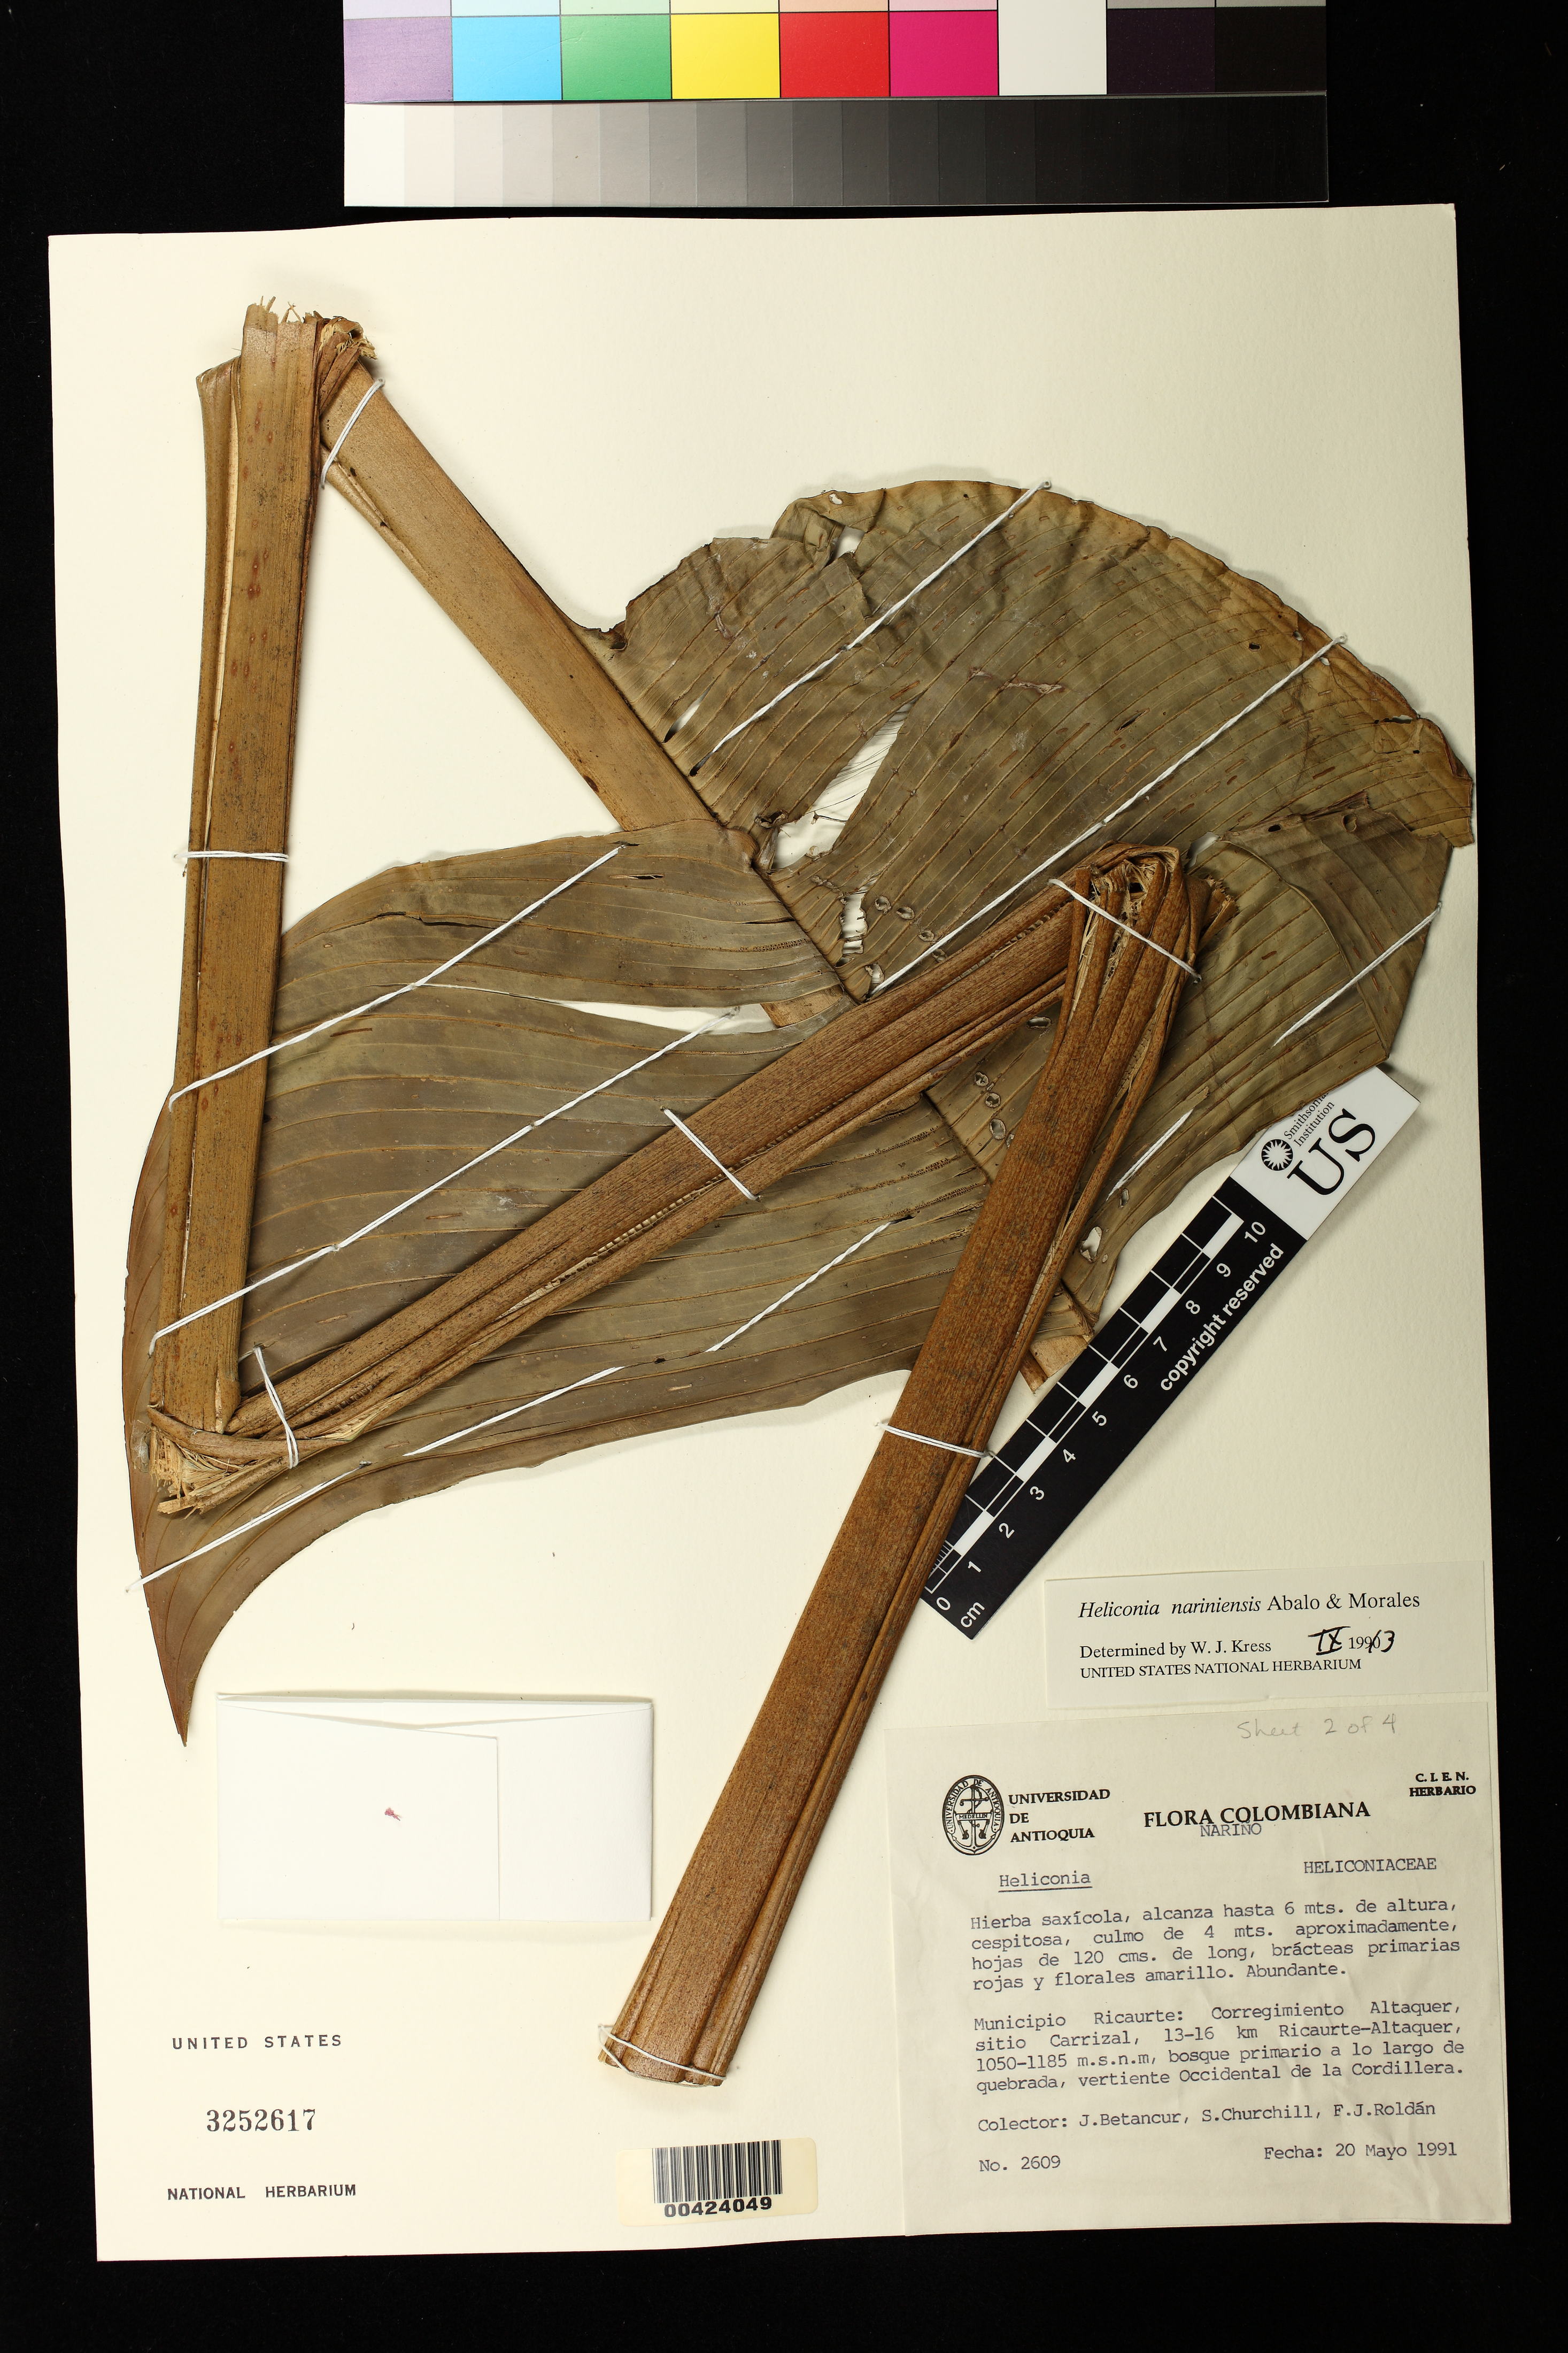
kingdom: Plantae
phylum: Tracheophyta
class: Liliopsida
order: Zingiberales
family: Heliconiaceae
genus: Heliconia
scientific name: Heliconia nariniensis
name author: Abalo & G. Morales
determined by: Kress, W. J., (US), Smithsonian Institution - National Museum of Natural History (UNITED STATES)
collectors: J. C. Betancur, S. Churchill & F. J. Roldán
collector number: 2609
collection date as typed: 20 May 1991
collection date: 1991-05-20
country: Colombia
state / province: Nariño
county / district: Ricaurte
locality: Corregimiento Altaquer, Sitio Carrizal, 13-16 km Ricaurte - Altaquer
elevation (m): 1050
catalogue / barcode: US 3252617